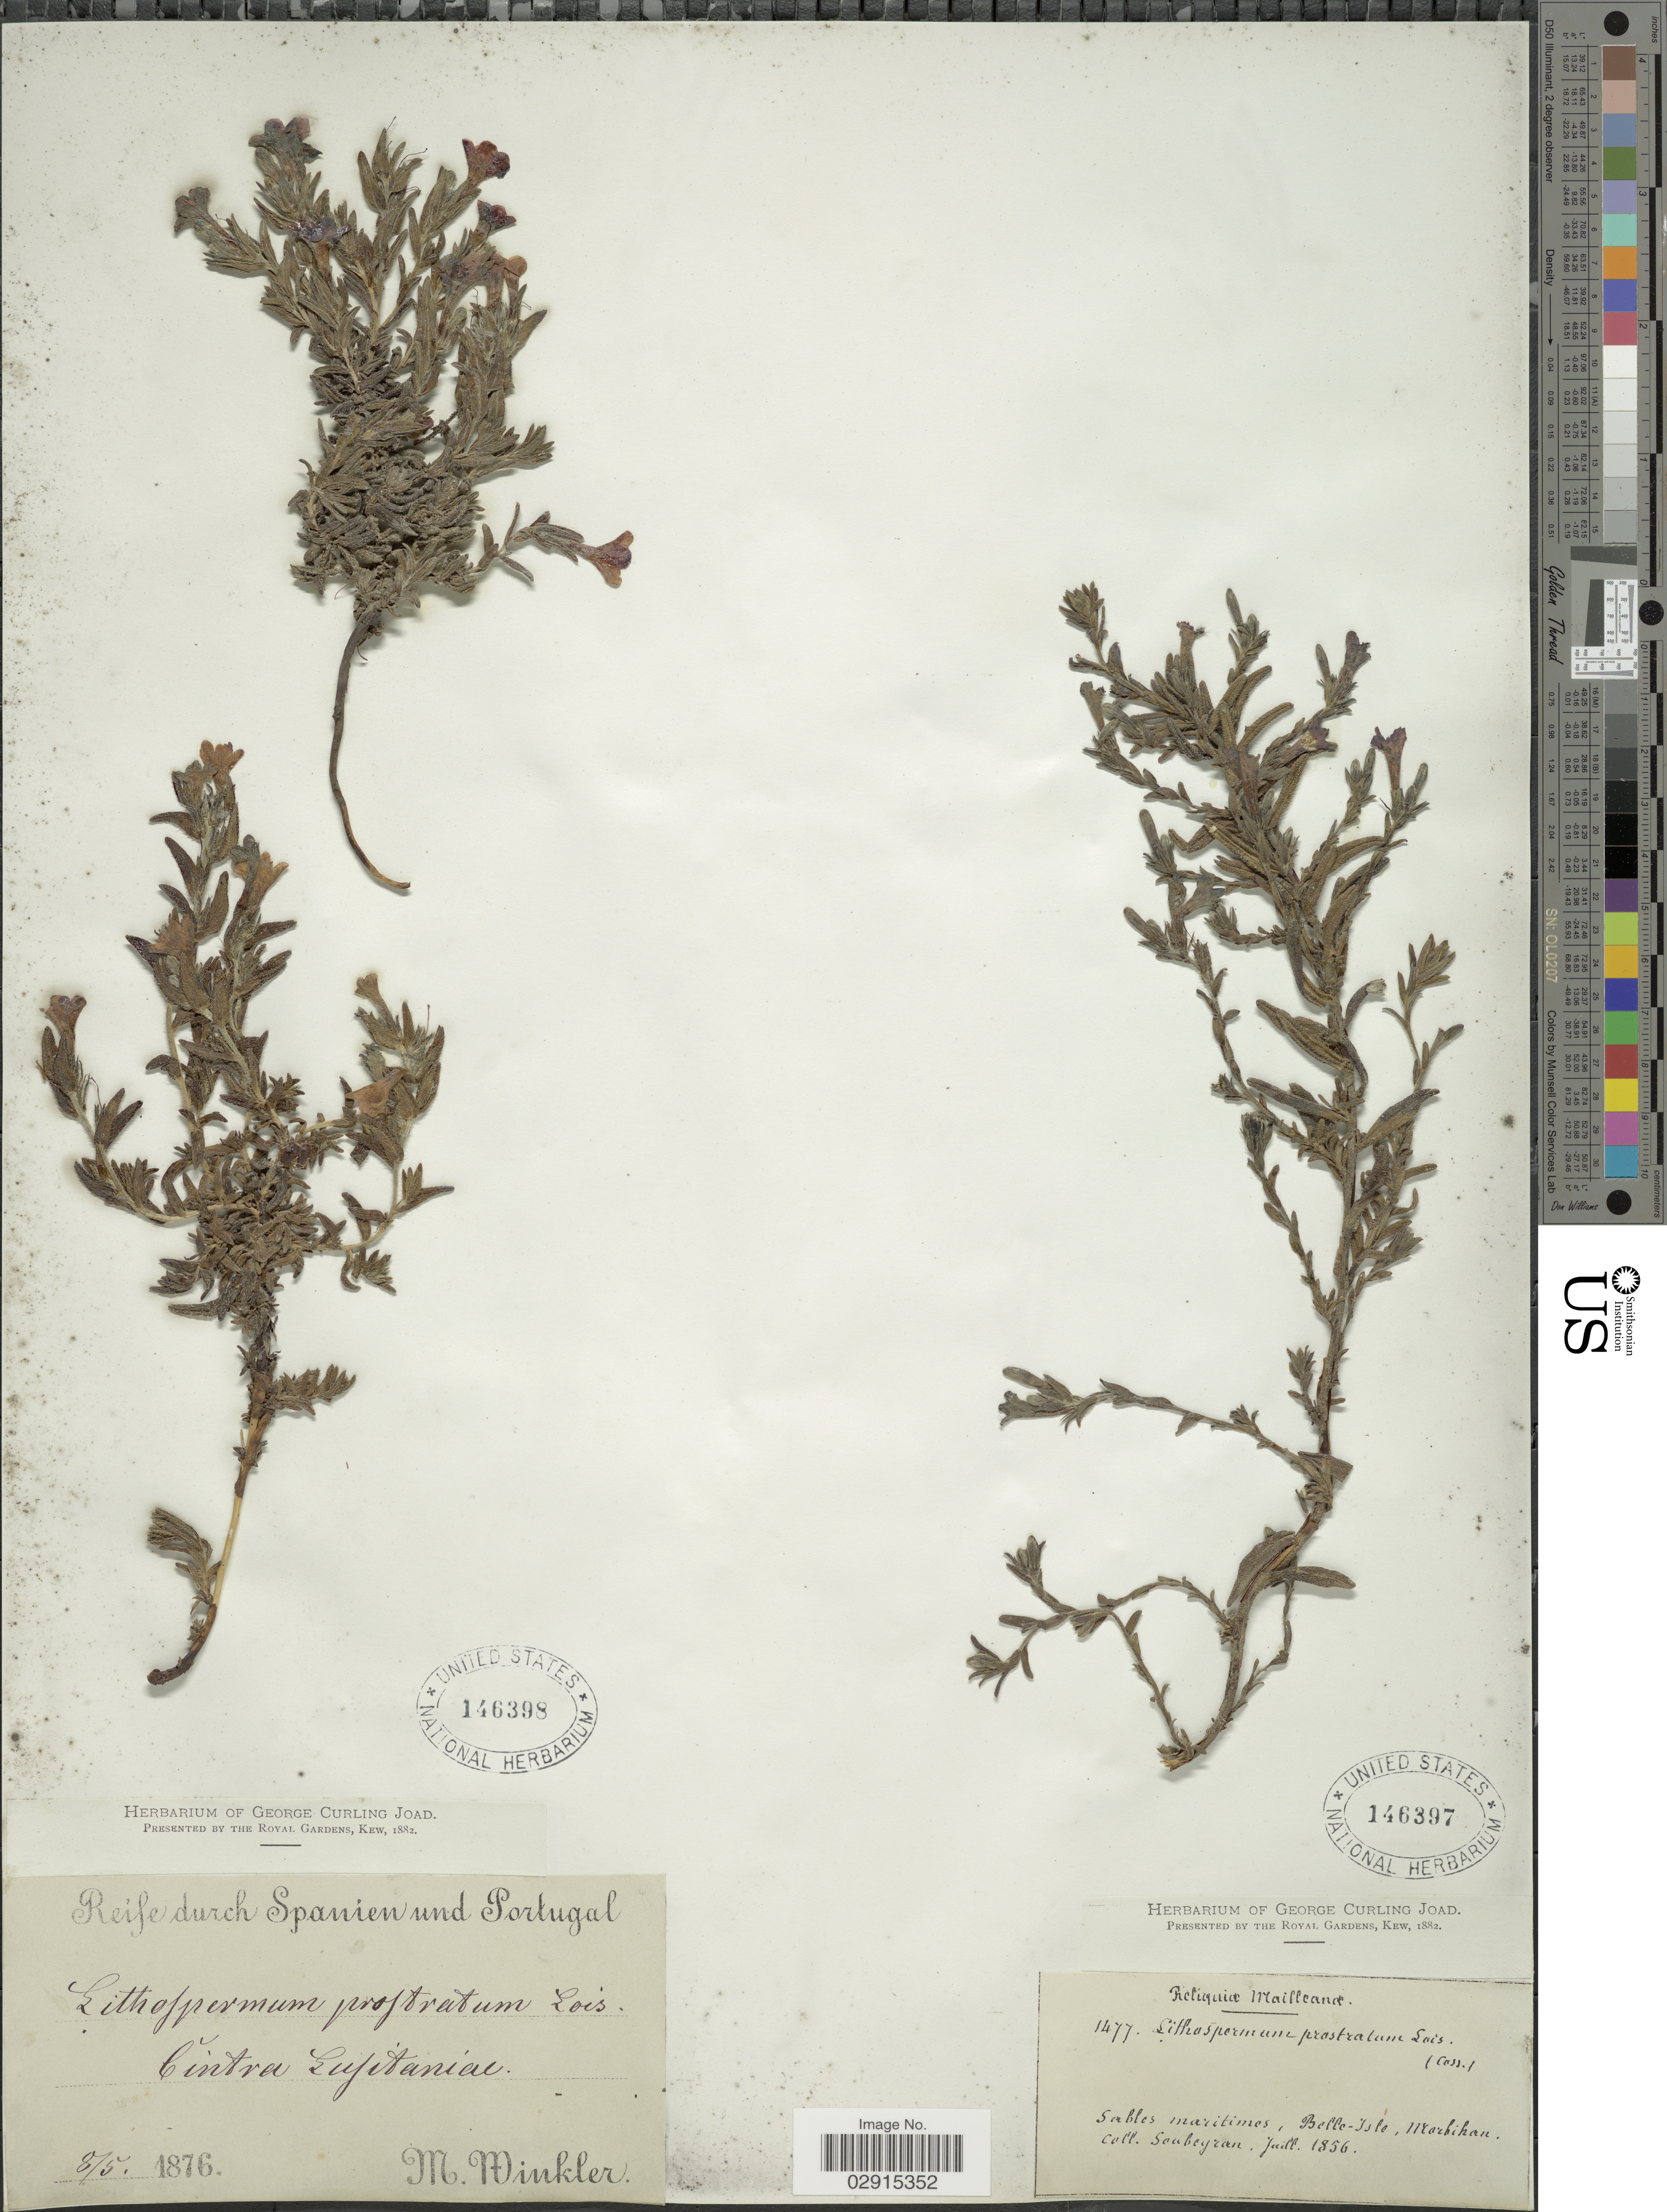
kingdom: Plantae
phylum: Tracheophyta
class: Magnoliopsida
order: Boraginales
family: Boraginaceae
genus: Lithospermum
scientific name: Lithospermum prostratum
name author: Loisel.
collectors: M. Winkler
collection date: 1876-05-08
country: Portugal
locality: Cintra Lusitaniae.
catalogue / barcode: US 146398